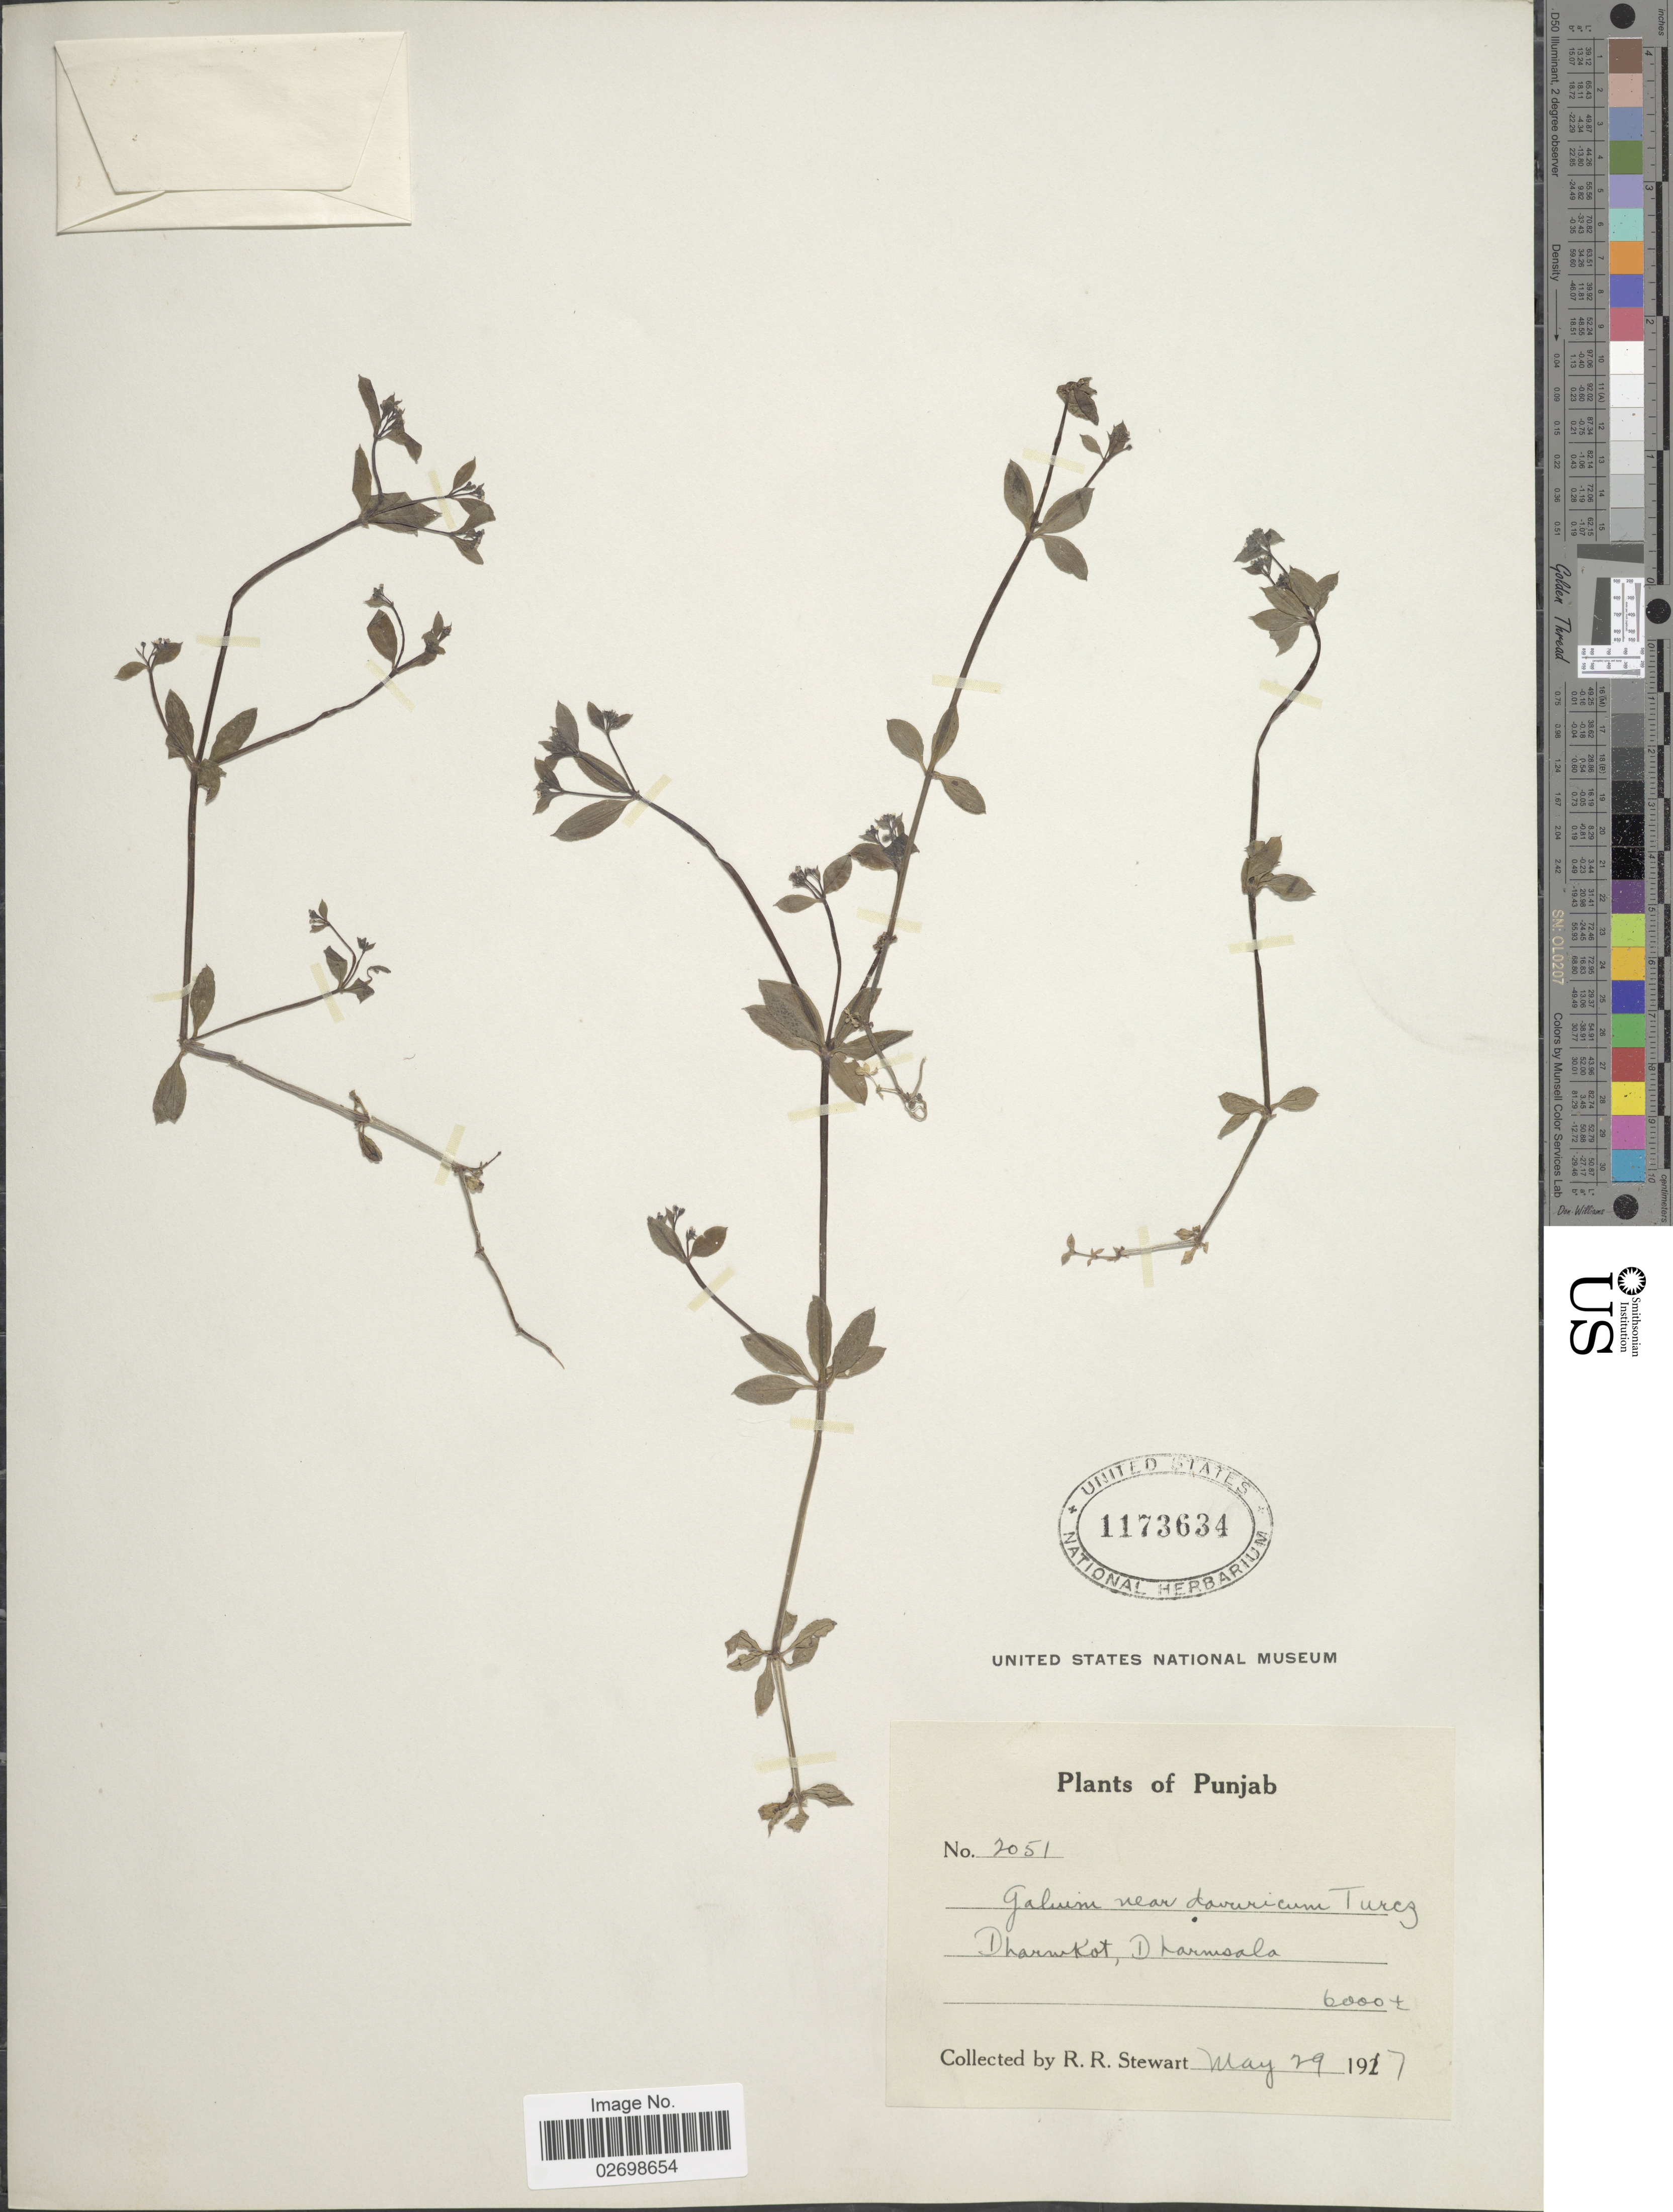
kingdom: Plantae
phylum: Tracheophyta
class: Magnoliopsida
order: Gentianales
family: Rubiaceae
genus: Galium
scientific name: Galium dahuricum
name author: Turcz. ex Ledeb.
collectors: R. R. Stewart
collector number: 2051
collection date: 1917-05-29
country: India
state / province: Himachal Pradesh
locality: Dharmkot, Dharmsala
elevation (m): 1829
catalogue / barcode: US 1173634